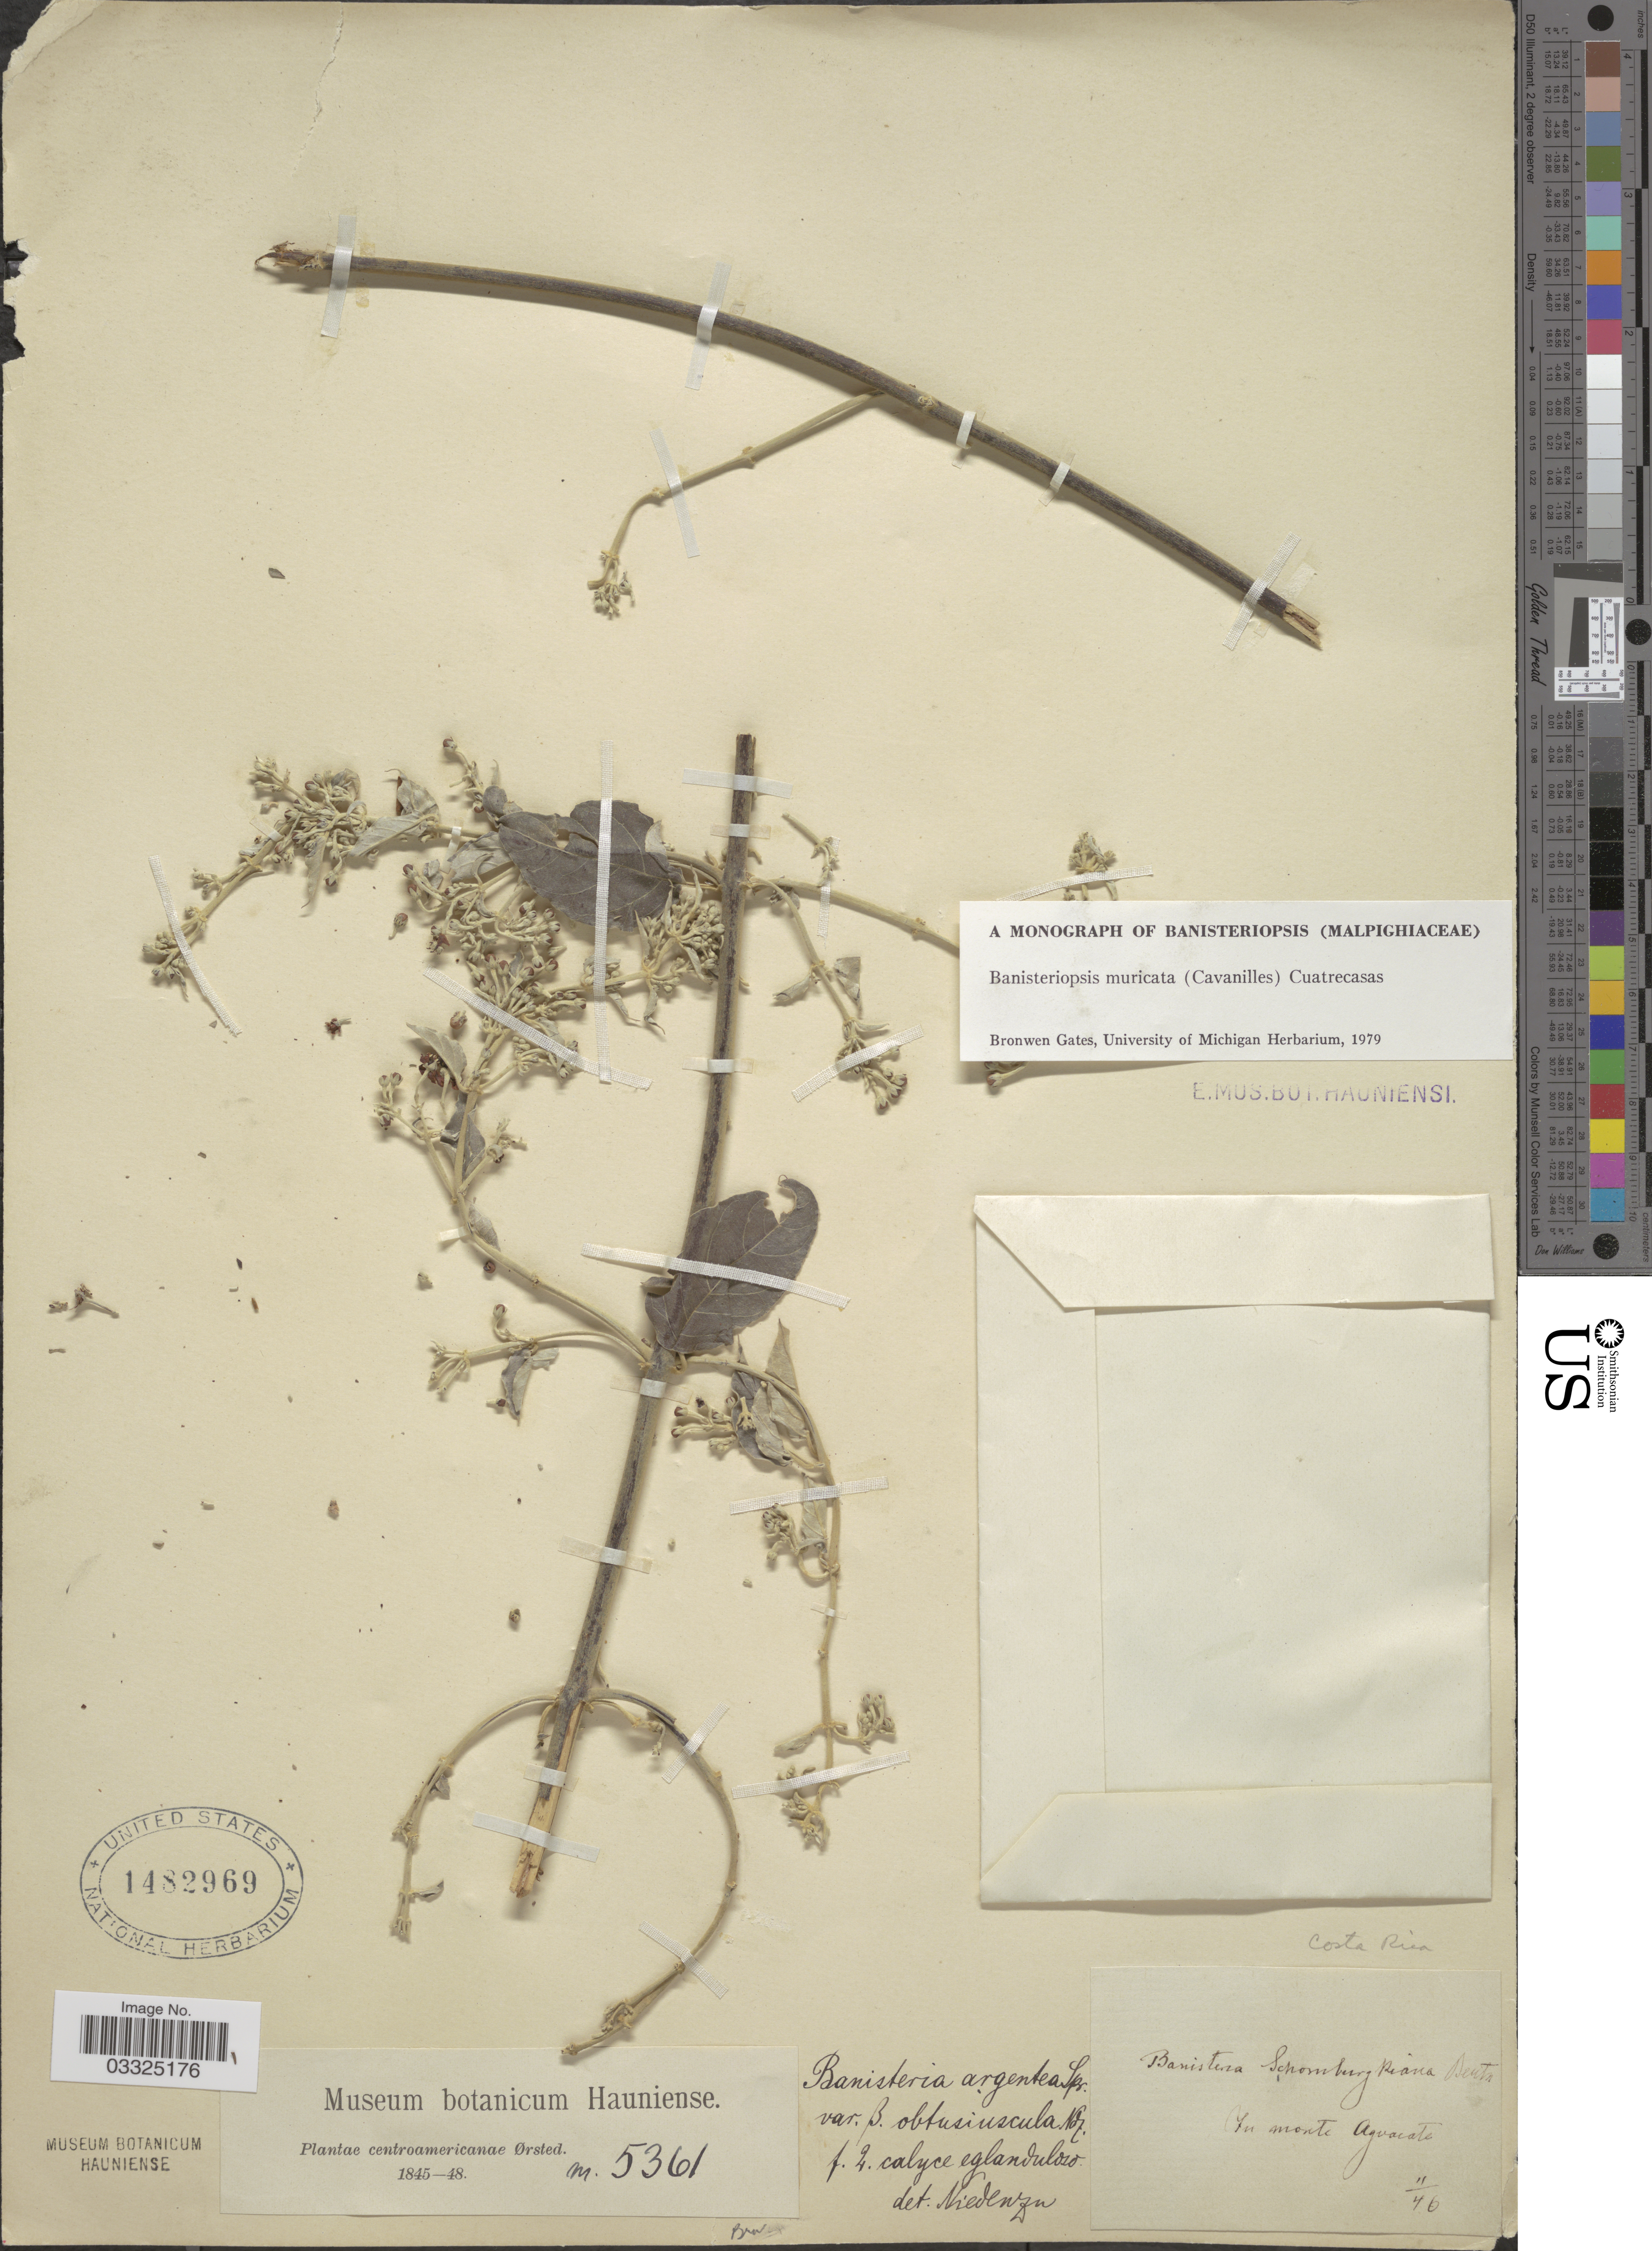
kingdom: Plantae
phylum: Tracheophyta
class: Magnoliopsida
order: Malpighiales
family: Malpighiaceae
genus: Banisteriopsis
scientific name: Banisteriopsis muricata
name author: (Cav.) Cuatrec.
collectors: Ørsted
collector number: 5361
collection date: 1846-11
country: Costa Rica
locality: In monte Aguacate.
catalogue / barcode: US 1482969